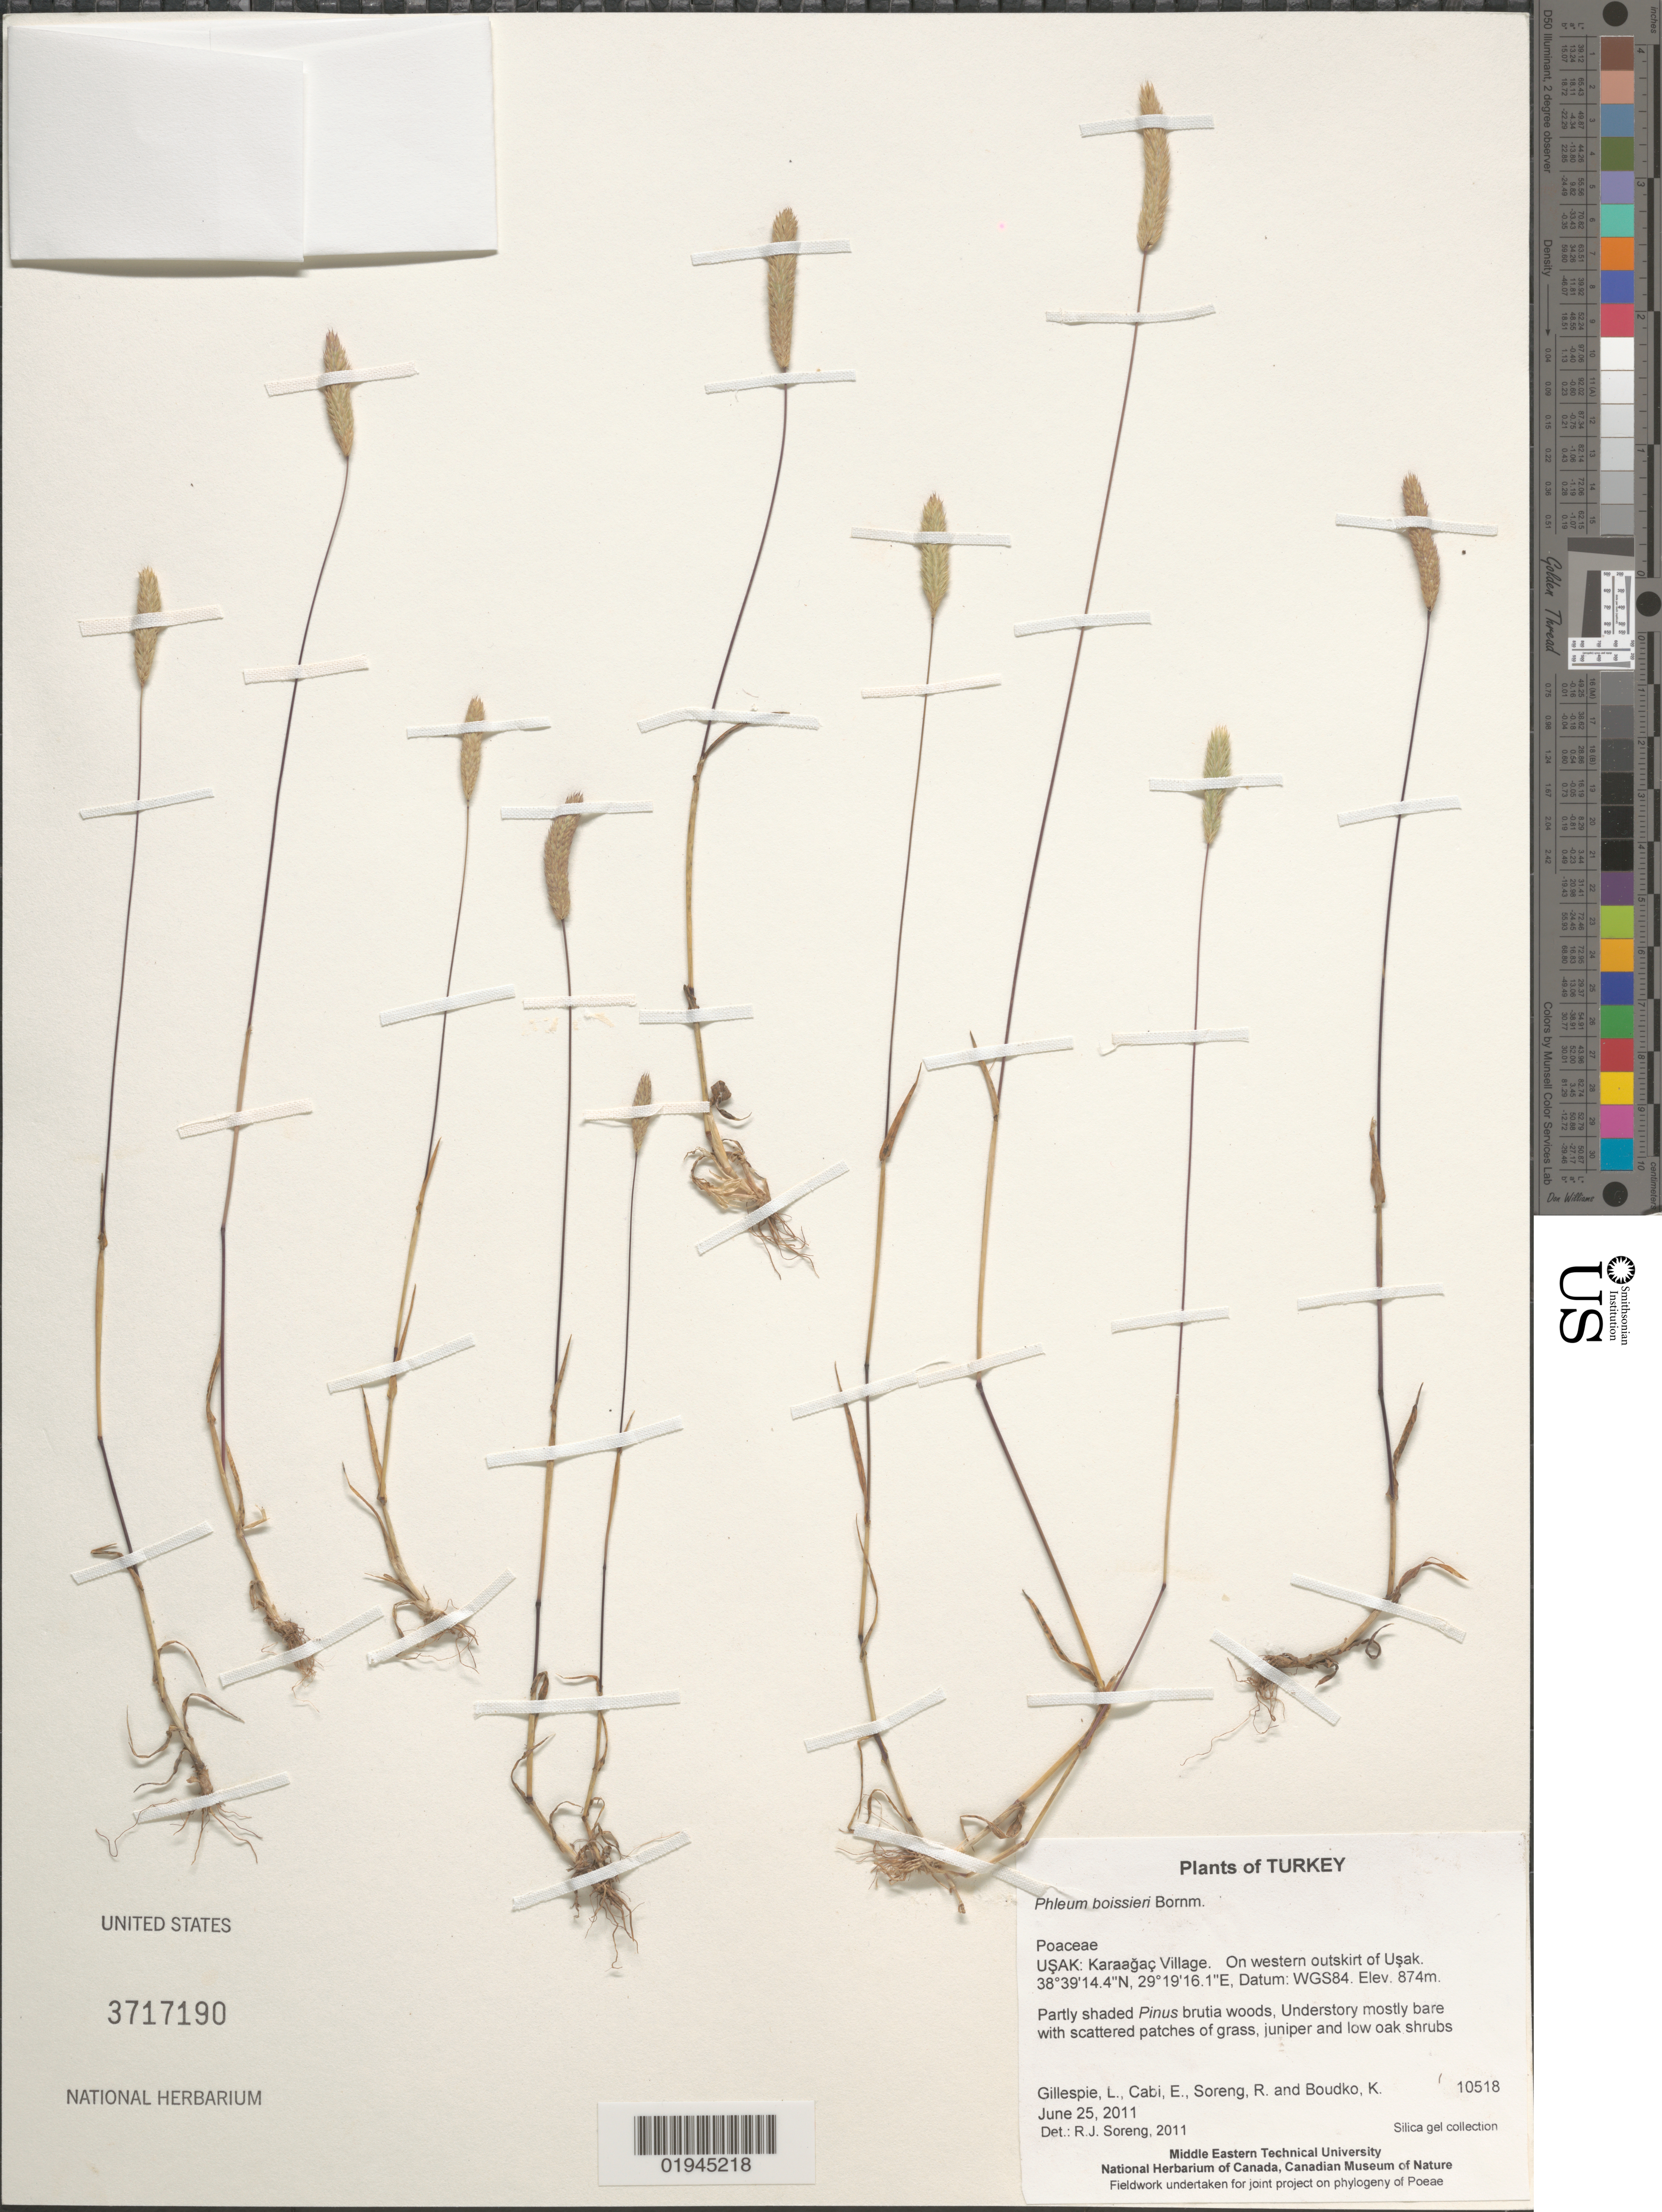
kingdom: Plantae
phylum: Tracheophyta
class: Liliopsida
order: Poales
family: Poaceae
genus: Phleum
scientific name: Phleum boissieri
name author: Bornm.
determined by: Soreng, Robert J., Research Associate (BOT), Smithsonian Institution - National Museum of Natural History (UNITED STATES)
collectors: L. J. Gillespie, E. Cabi, R. J. Soreng & K. Boudko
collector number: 10518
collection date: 2011-06-25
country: Turkey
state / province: Usak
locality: Karaagaç Village. On western outskirt of Usak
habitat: Partly shaded Pinus brutia woods, Understory mostly bare with scattered patches of grass, juniper and low oak shrubs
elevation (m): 874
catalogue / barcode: US 3717190